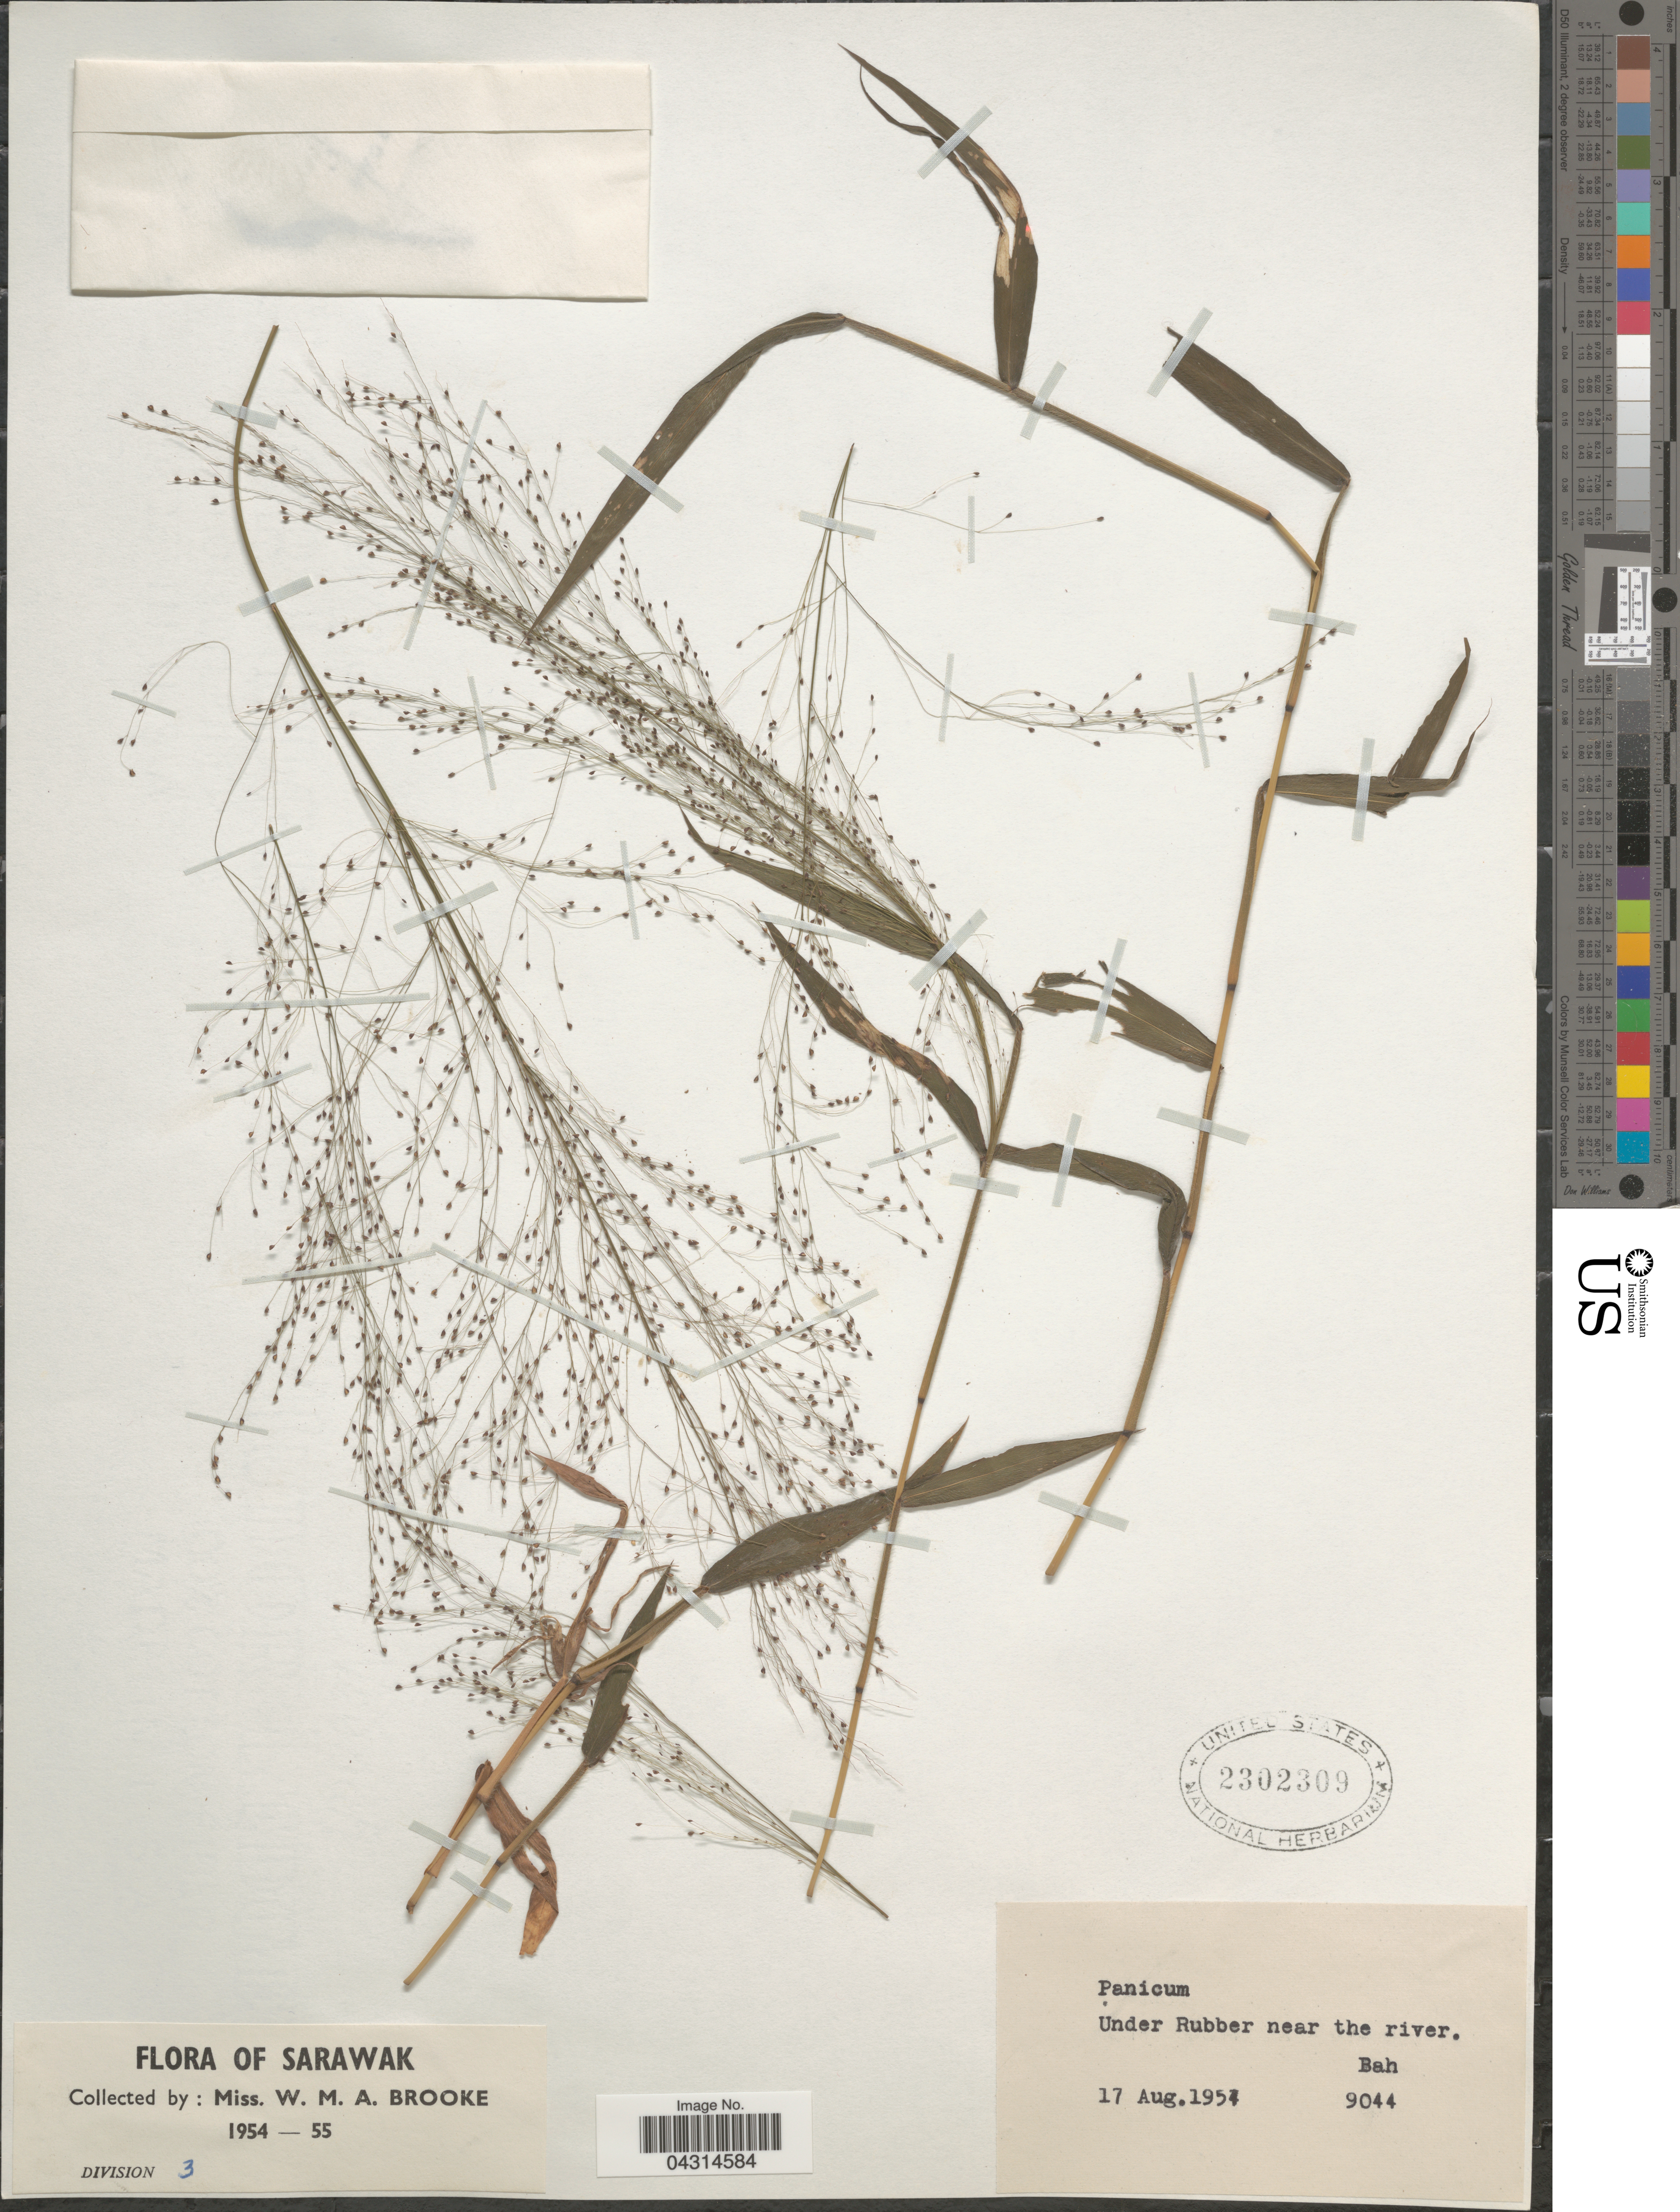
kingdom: Plantae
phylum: Tracheophyta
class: Liliopsida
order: Poales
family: Poaceae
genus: Cyrtococcum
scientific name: Cyrtococcum sp.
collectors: W. Brooke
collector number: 9044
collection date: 1954-08-17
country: Malaysia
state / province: Sarawak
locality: Under Rubber near the river. Bah. Division 3.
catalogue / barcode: US 2302309